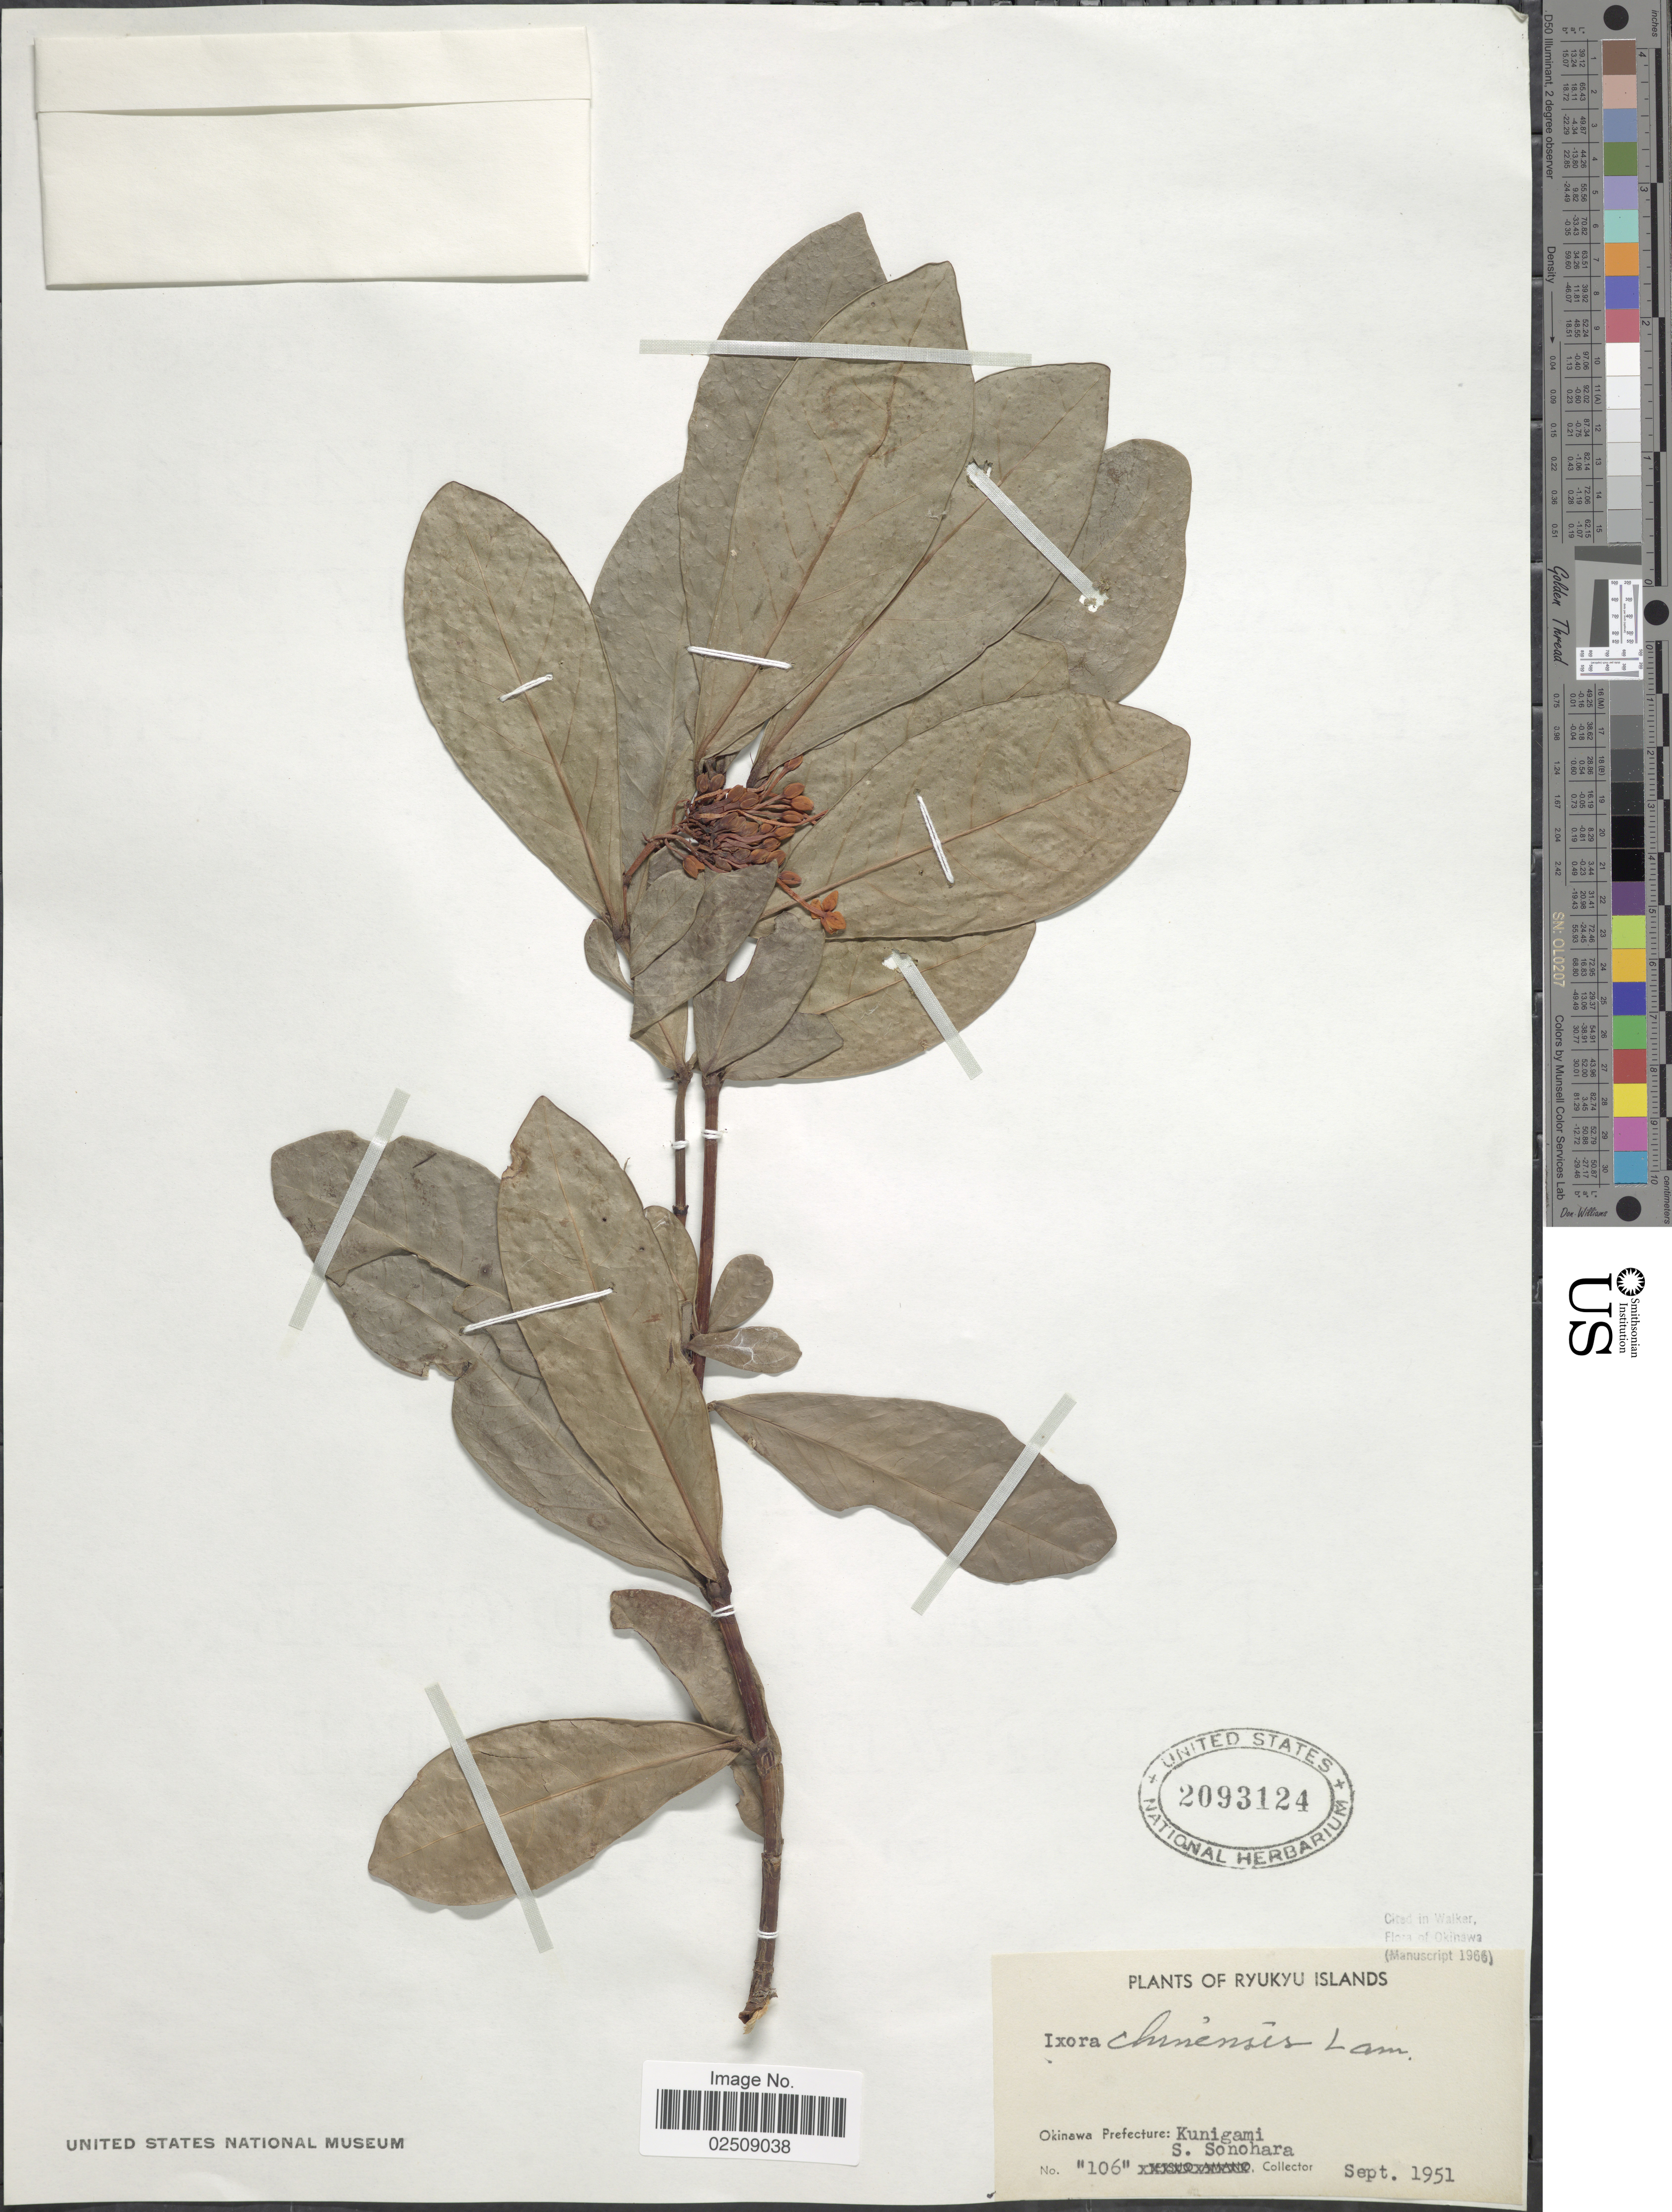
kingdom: Plantae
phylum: Tracheophyta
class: Magnoliopsida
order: Gentianales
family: Rubiaceae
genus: Ixora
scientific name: Ixora chinensis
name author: Lam.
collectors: S. Sonohara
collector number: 106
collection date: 1951-09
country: Japan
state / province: Okinawa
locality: Ryukyu Islands. Okinawa Prefecture: Kunigami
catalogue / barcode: US 2093124